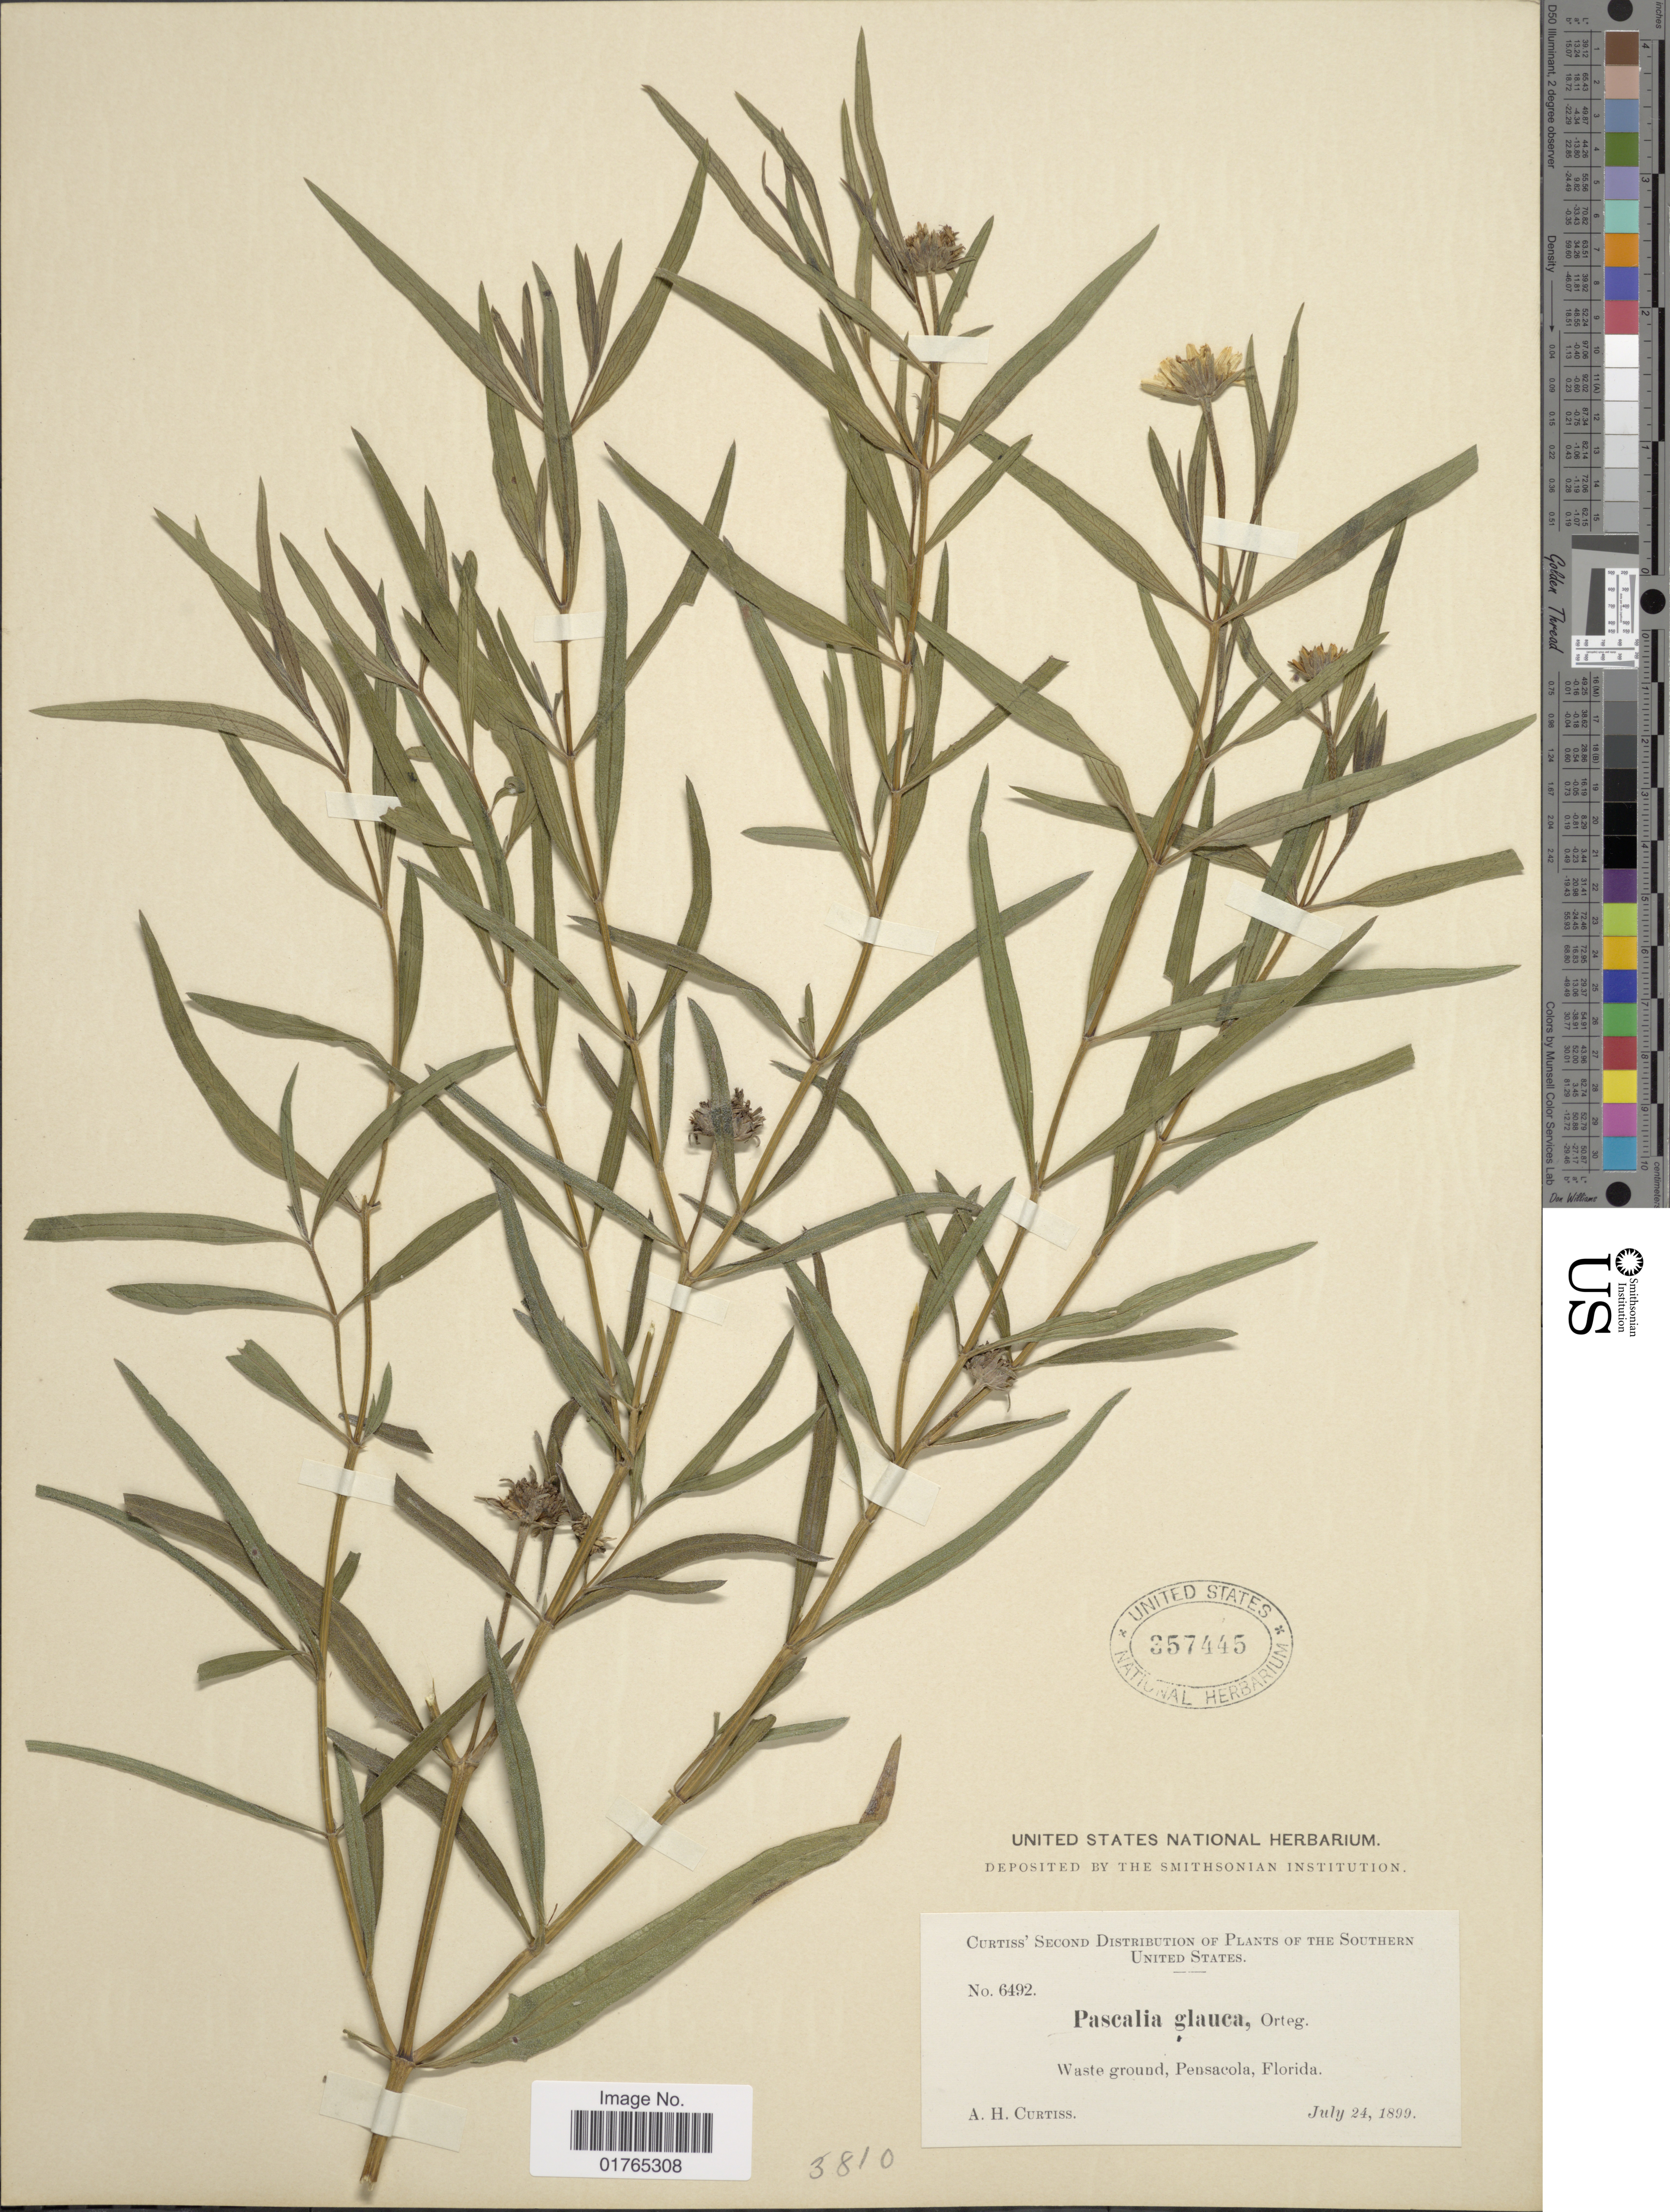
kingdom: Plantae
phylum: Tracheophyta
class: Magnoliopsida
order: Asterales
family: Asteraceae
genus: Pascalia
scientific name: Pascalia glauca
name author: Ortega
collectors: A. Curtis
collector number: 6492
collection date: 1899-07-24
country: United States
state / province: Florida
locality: Waste ground, Pensacola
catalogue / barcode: US 357445